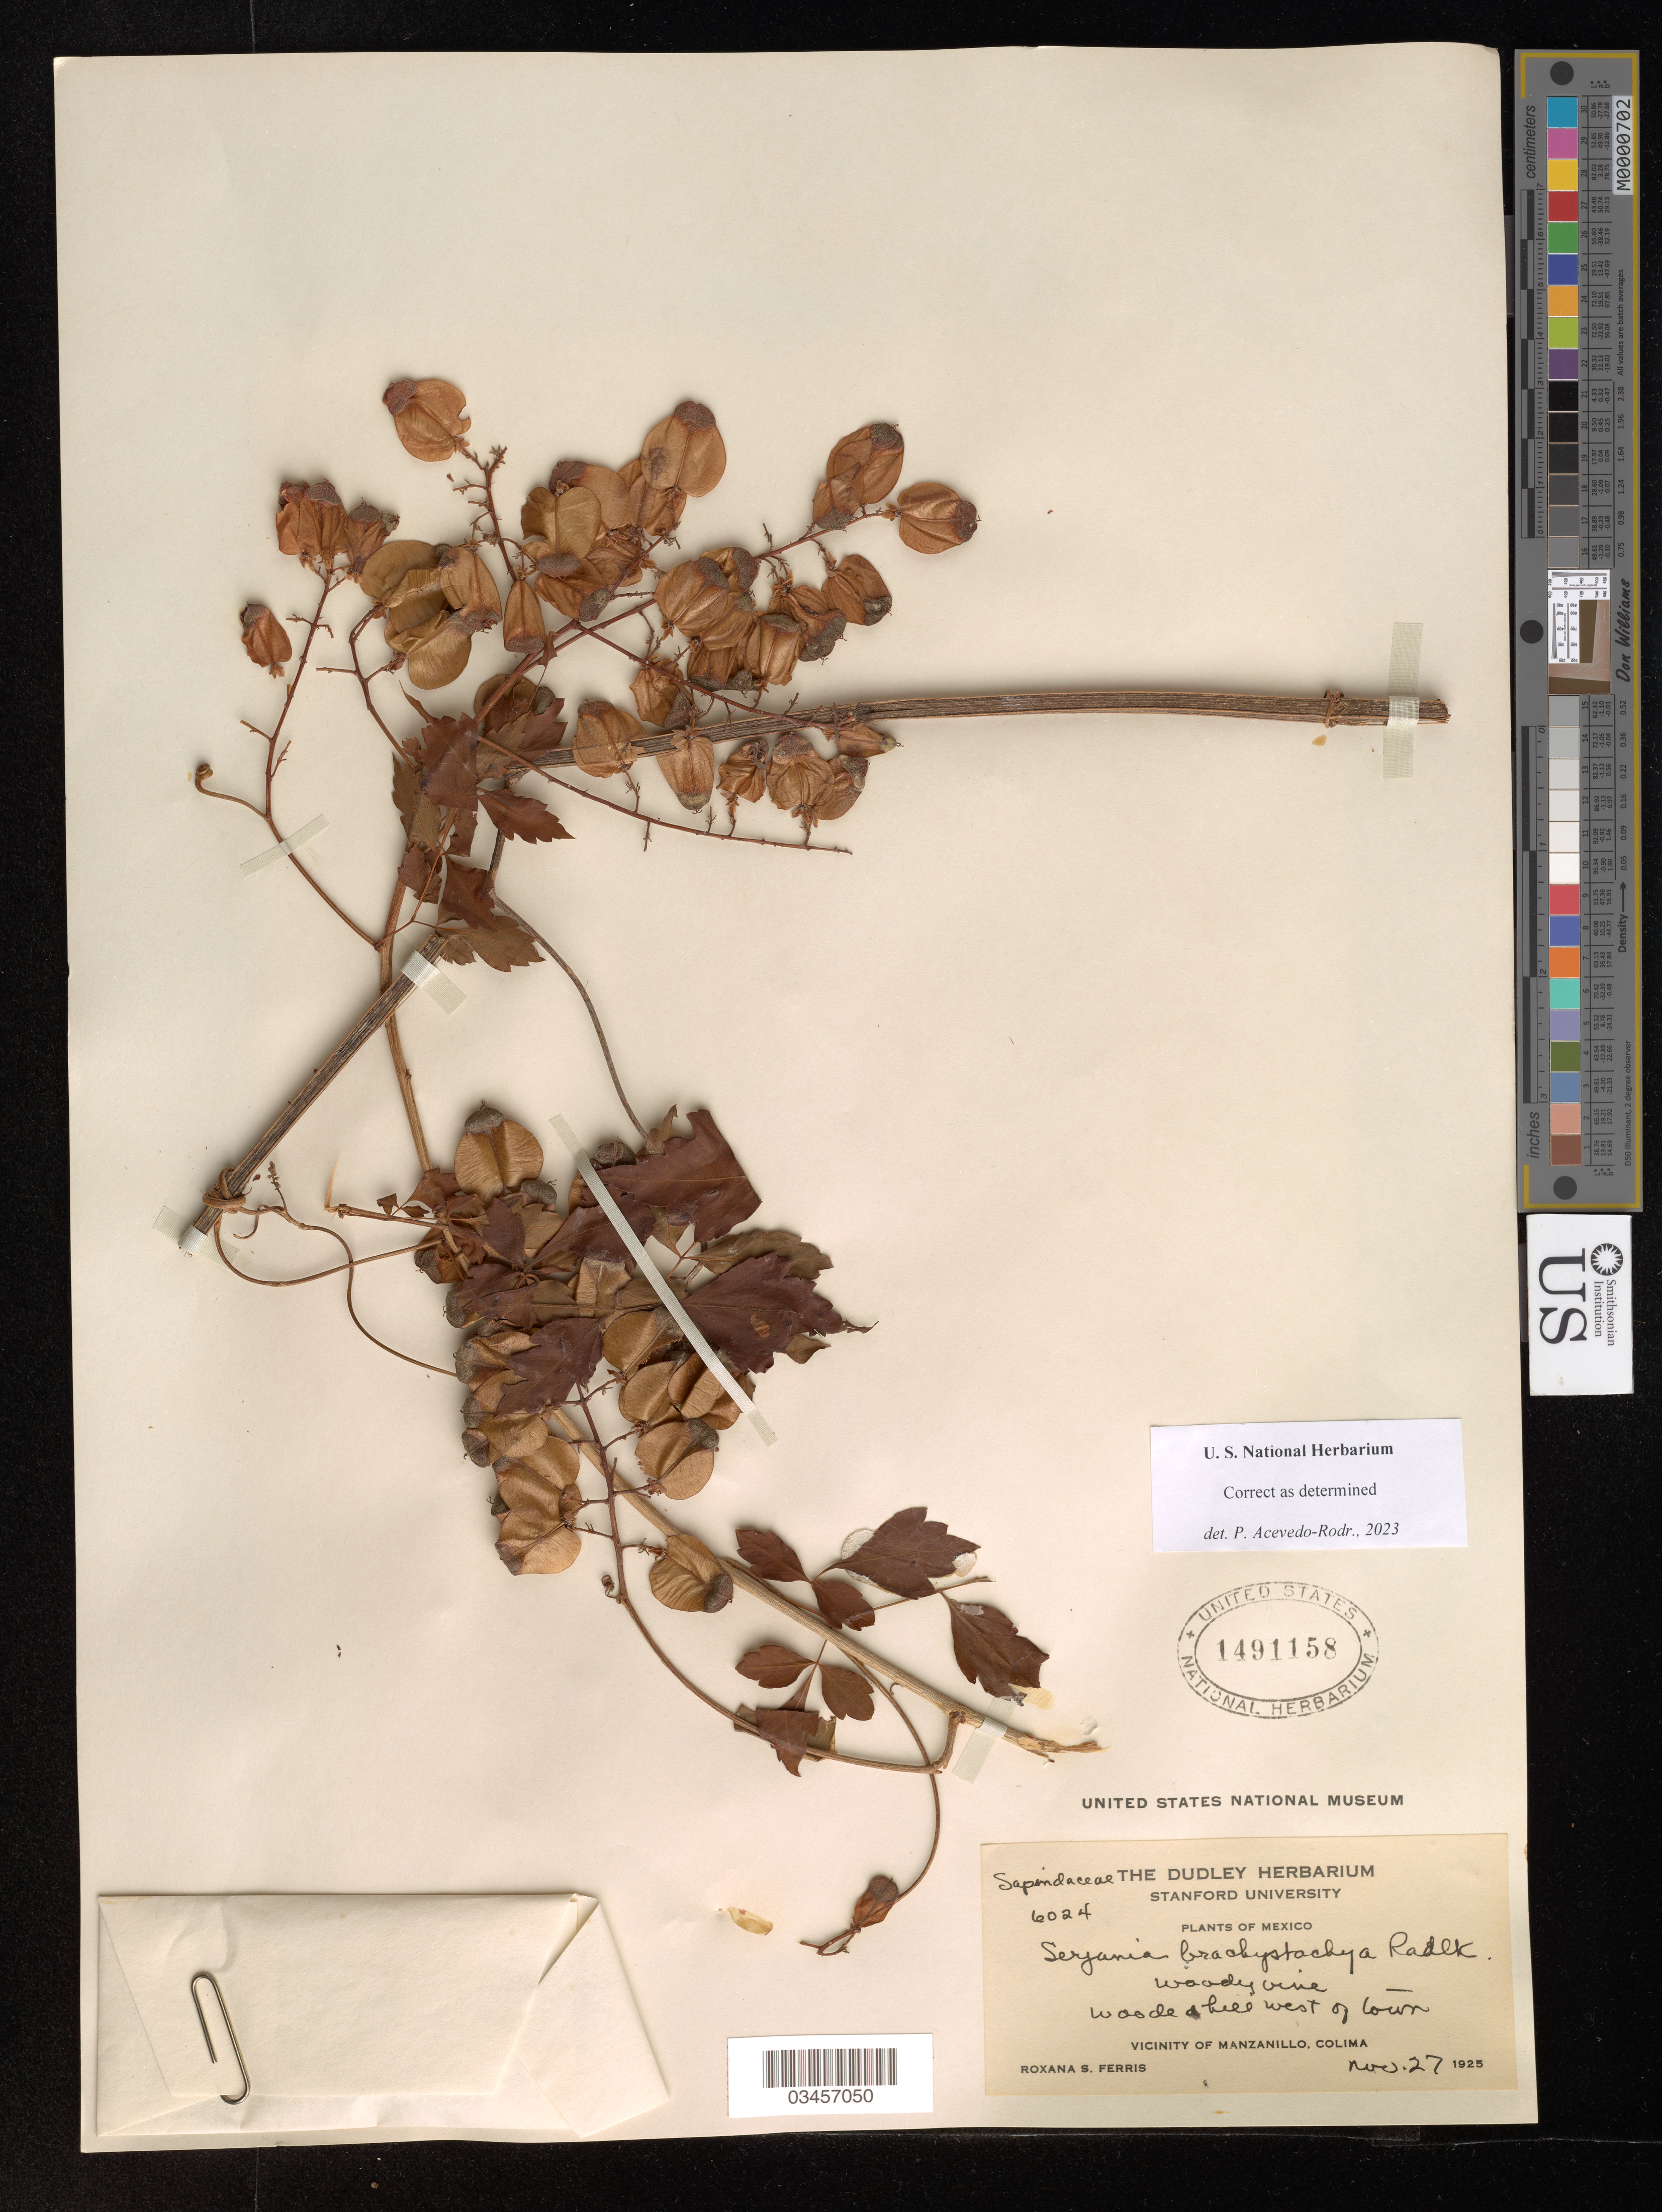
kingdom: Plantae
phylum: Tracheophyta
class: Magnoliopsida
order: Sapindales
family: Sapindaceae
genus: Serjania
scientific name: Serjania brachystachya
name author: Radlk.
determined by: Acevedo-Rodriguez, P., (US), Smithsonian Institution - National Museum of Natural History (UNITED STATES)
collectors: R. S. Ferris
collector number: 6024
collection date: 1925-11-27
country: Mexico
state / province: Colima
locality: Manzanillo vicinity; hill west of town.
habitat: Woods, hill west of town.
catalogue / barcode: US 1491158